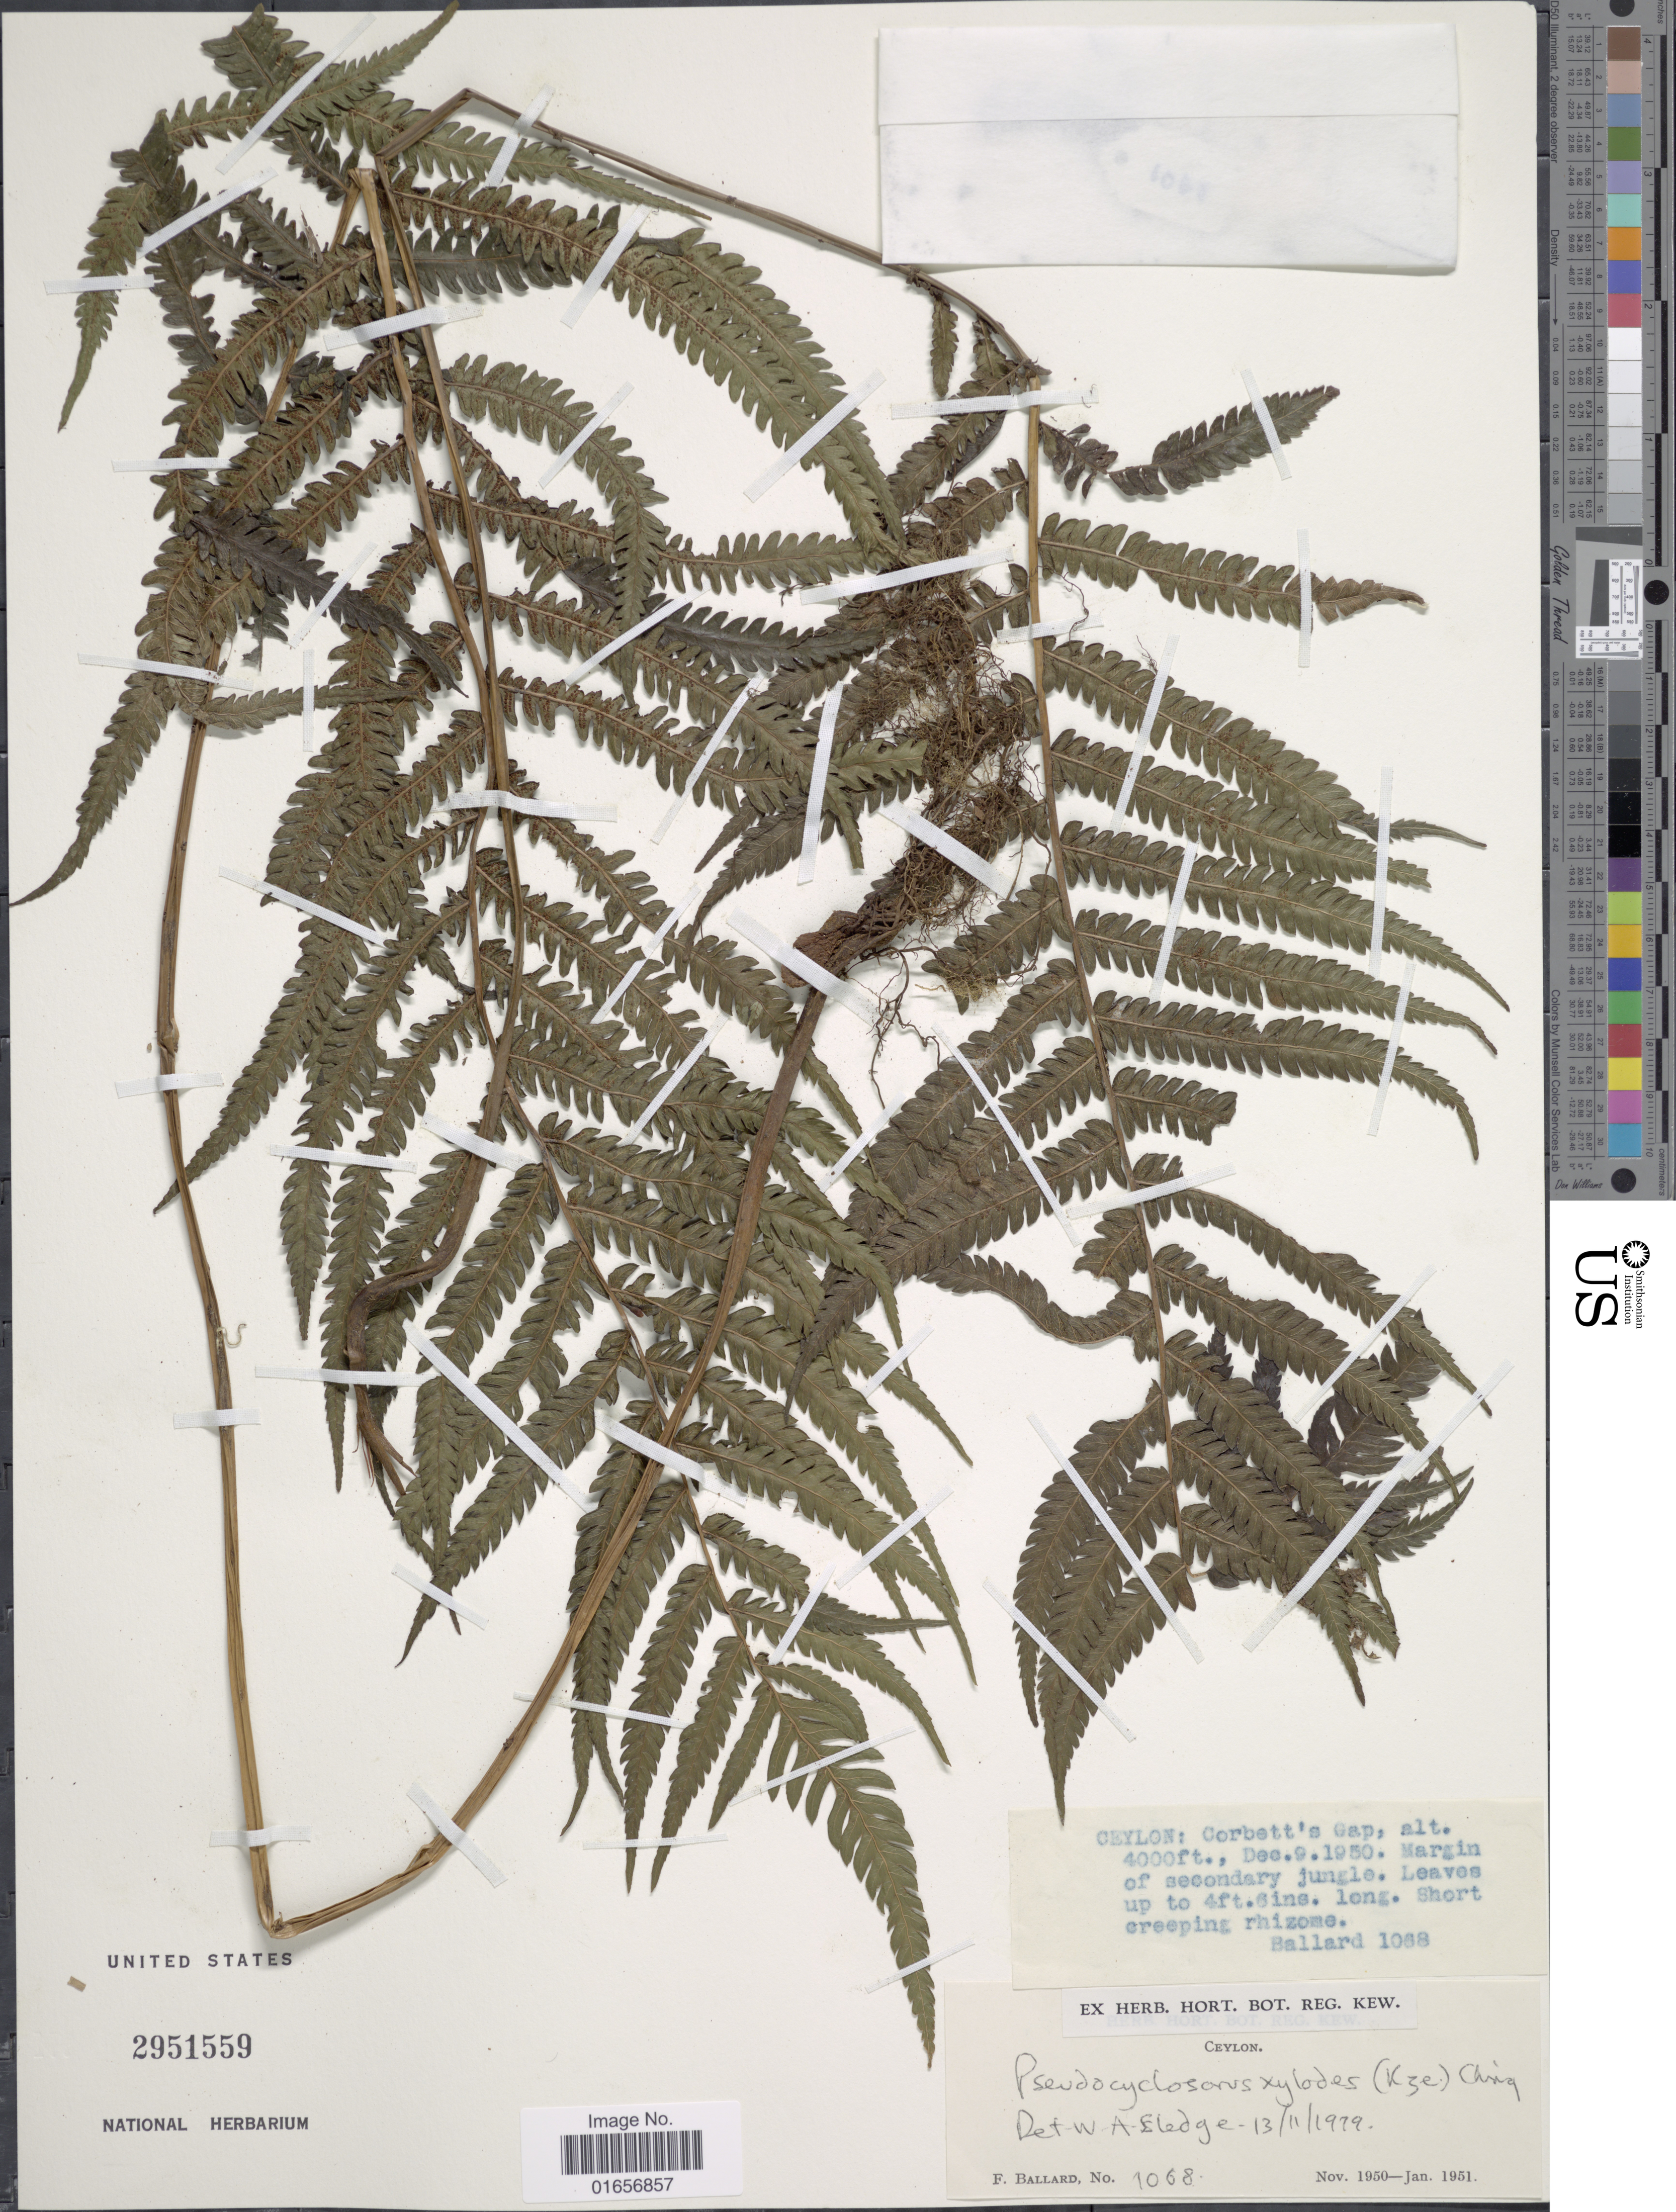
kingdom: Plantae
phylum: Tracheophyta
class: Polypodiopsida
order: Polypodiales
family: Thelypteridaceae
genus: Pseudocyclosorus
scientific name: Pseudocyclosorus tylodes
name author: (Kunze) Ching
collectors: F. Ballard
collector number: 1068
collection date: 1950-11/1951-01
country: Sri Lanka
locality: Ceylon: Corbett's gap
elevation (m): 1219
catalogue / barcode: US 2951559